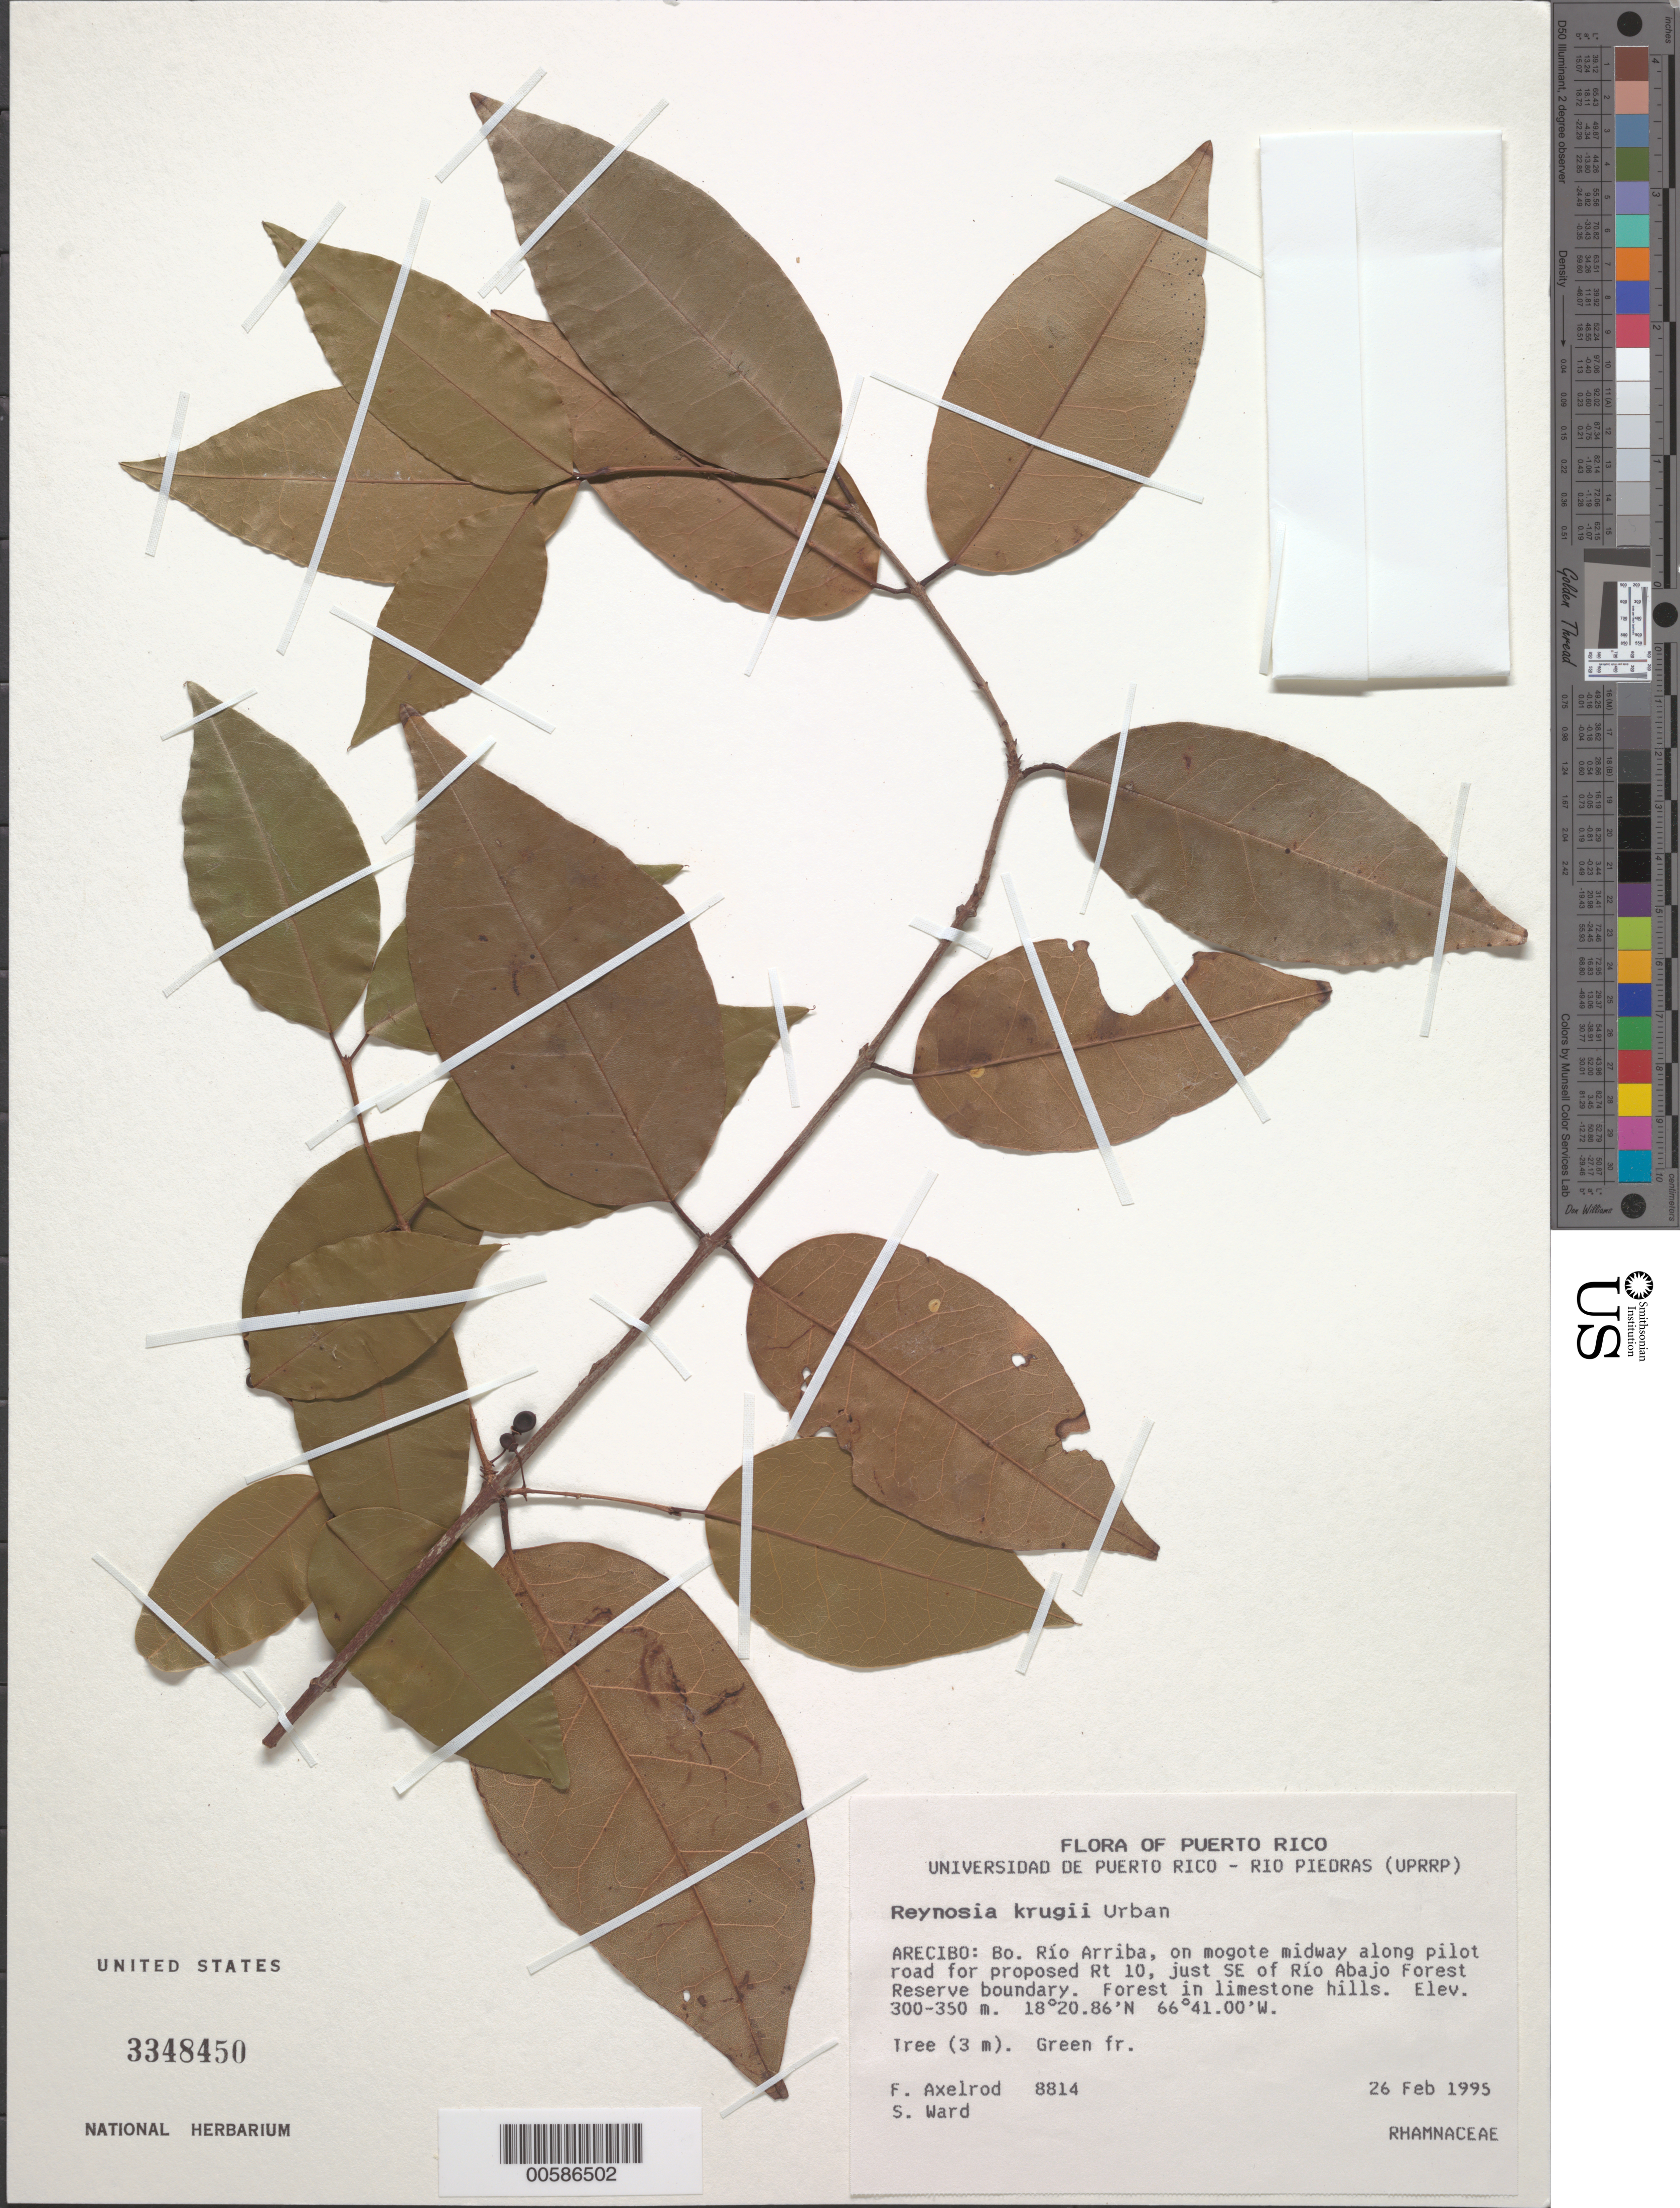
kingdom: Plantae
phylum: Tracheophyta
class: Magnoliopsida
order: Rosales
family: Rhamnaceae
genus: Reynosia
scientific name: Reynosia krugii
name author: Urb.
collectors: F. Axelrod & S. Ward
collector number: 8814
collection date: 1995-02-26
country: Puerto Rico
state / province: Arecibo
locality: Bo. Río Arriba, on mogote midway along pilot road for proposed Rt 10, just SE of Río Abajo Forest Reserve boundary.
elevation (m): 300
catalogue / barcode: US 3348450